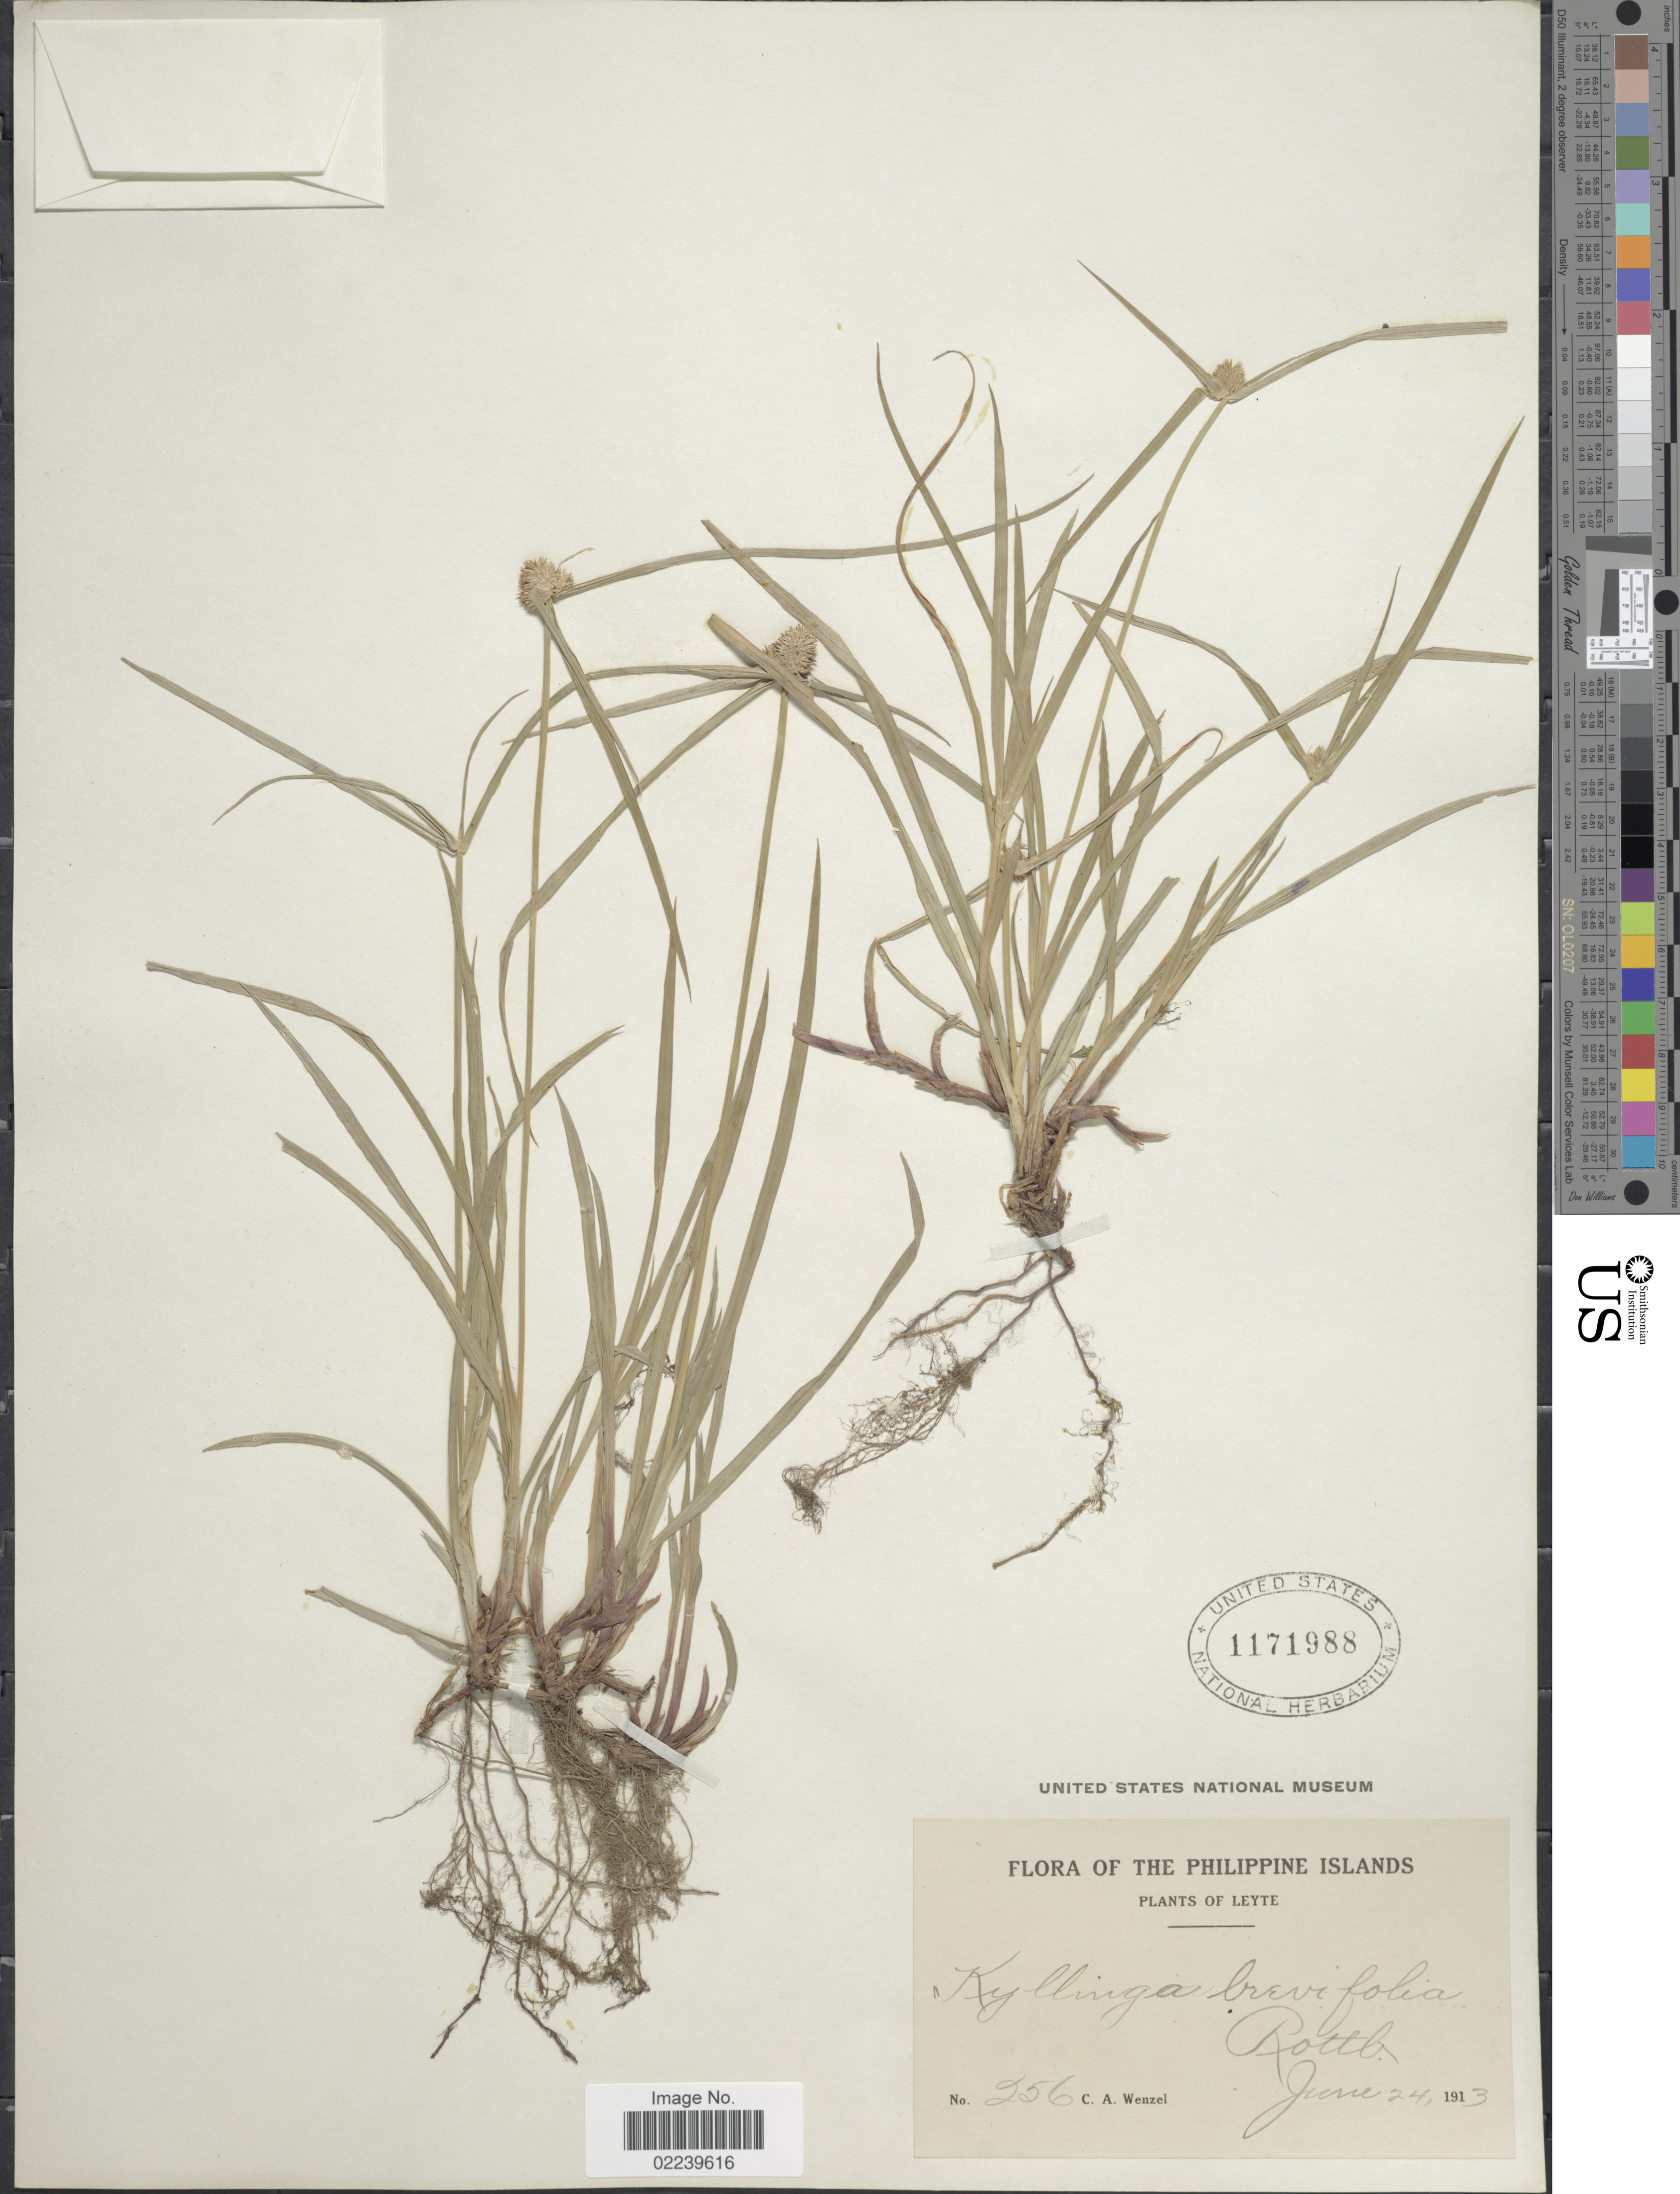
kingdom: Plantae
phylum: Tracheophyta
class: Liliopsida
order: Poales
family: Cyperaceae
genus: Cyperus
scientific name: Cyperus sp.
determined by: Strong, Mark T., (BOT), Smithsonian Institution - National Museum of Natural History (UNITED STATES)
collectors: C. Wenzel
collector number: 256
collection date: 1913-06-24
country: Philippines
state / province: Eastern Visayas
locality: Leyte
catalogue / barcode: US 1171988